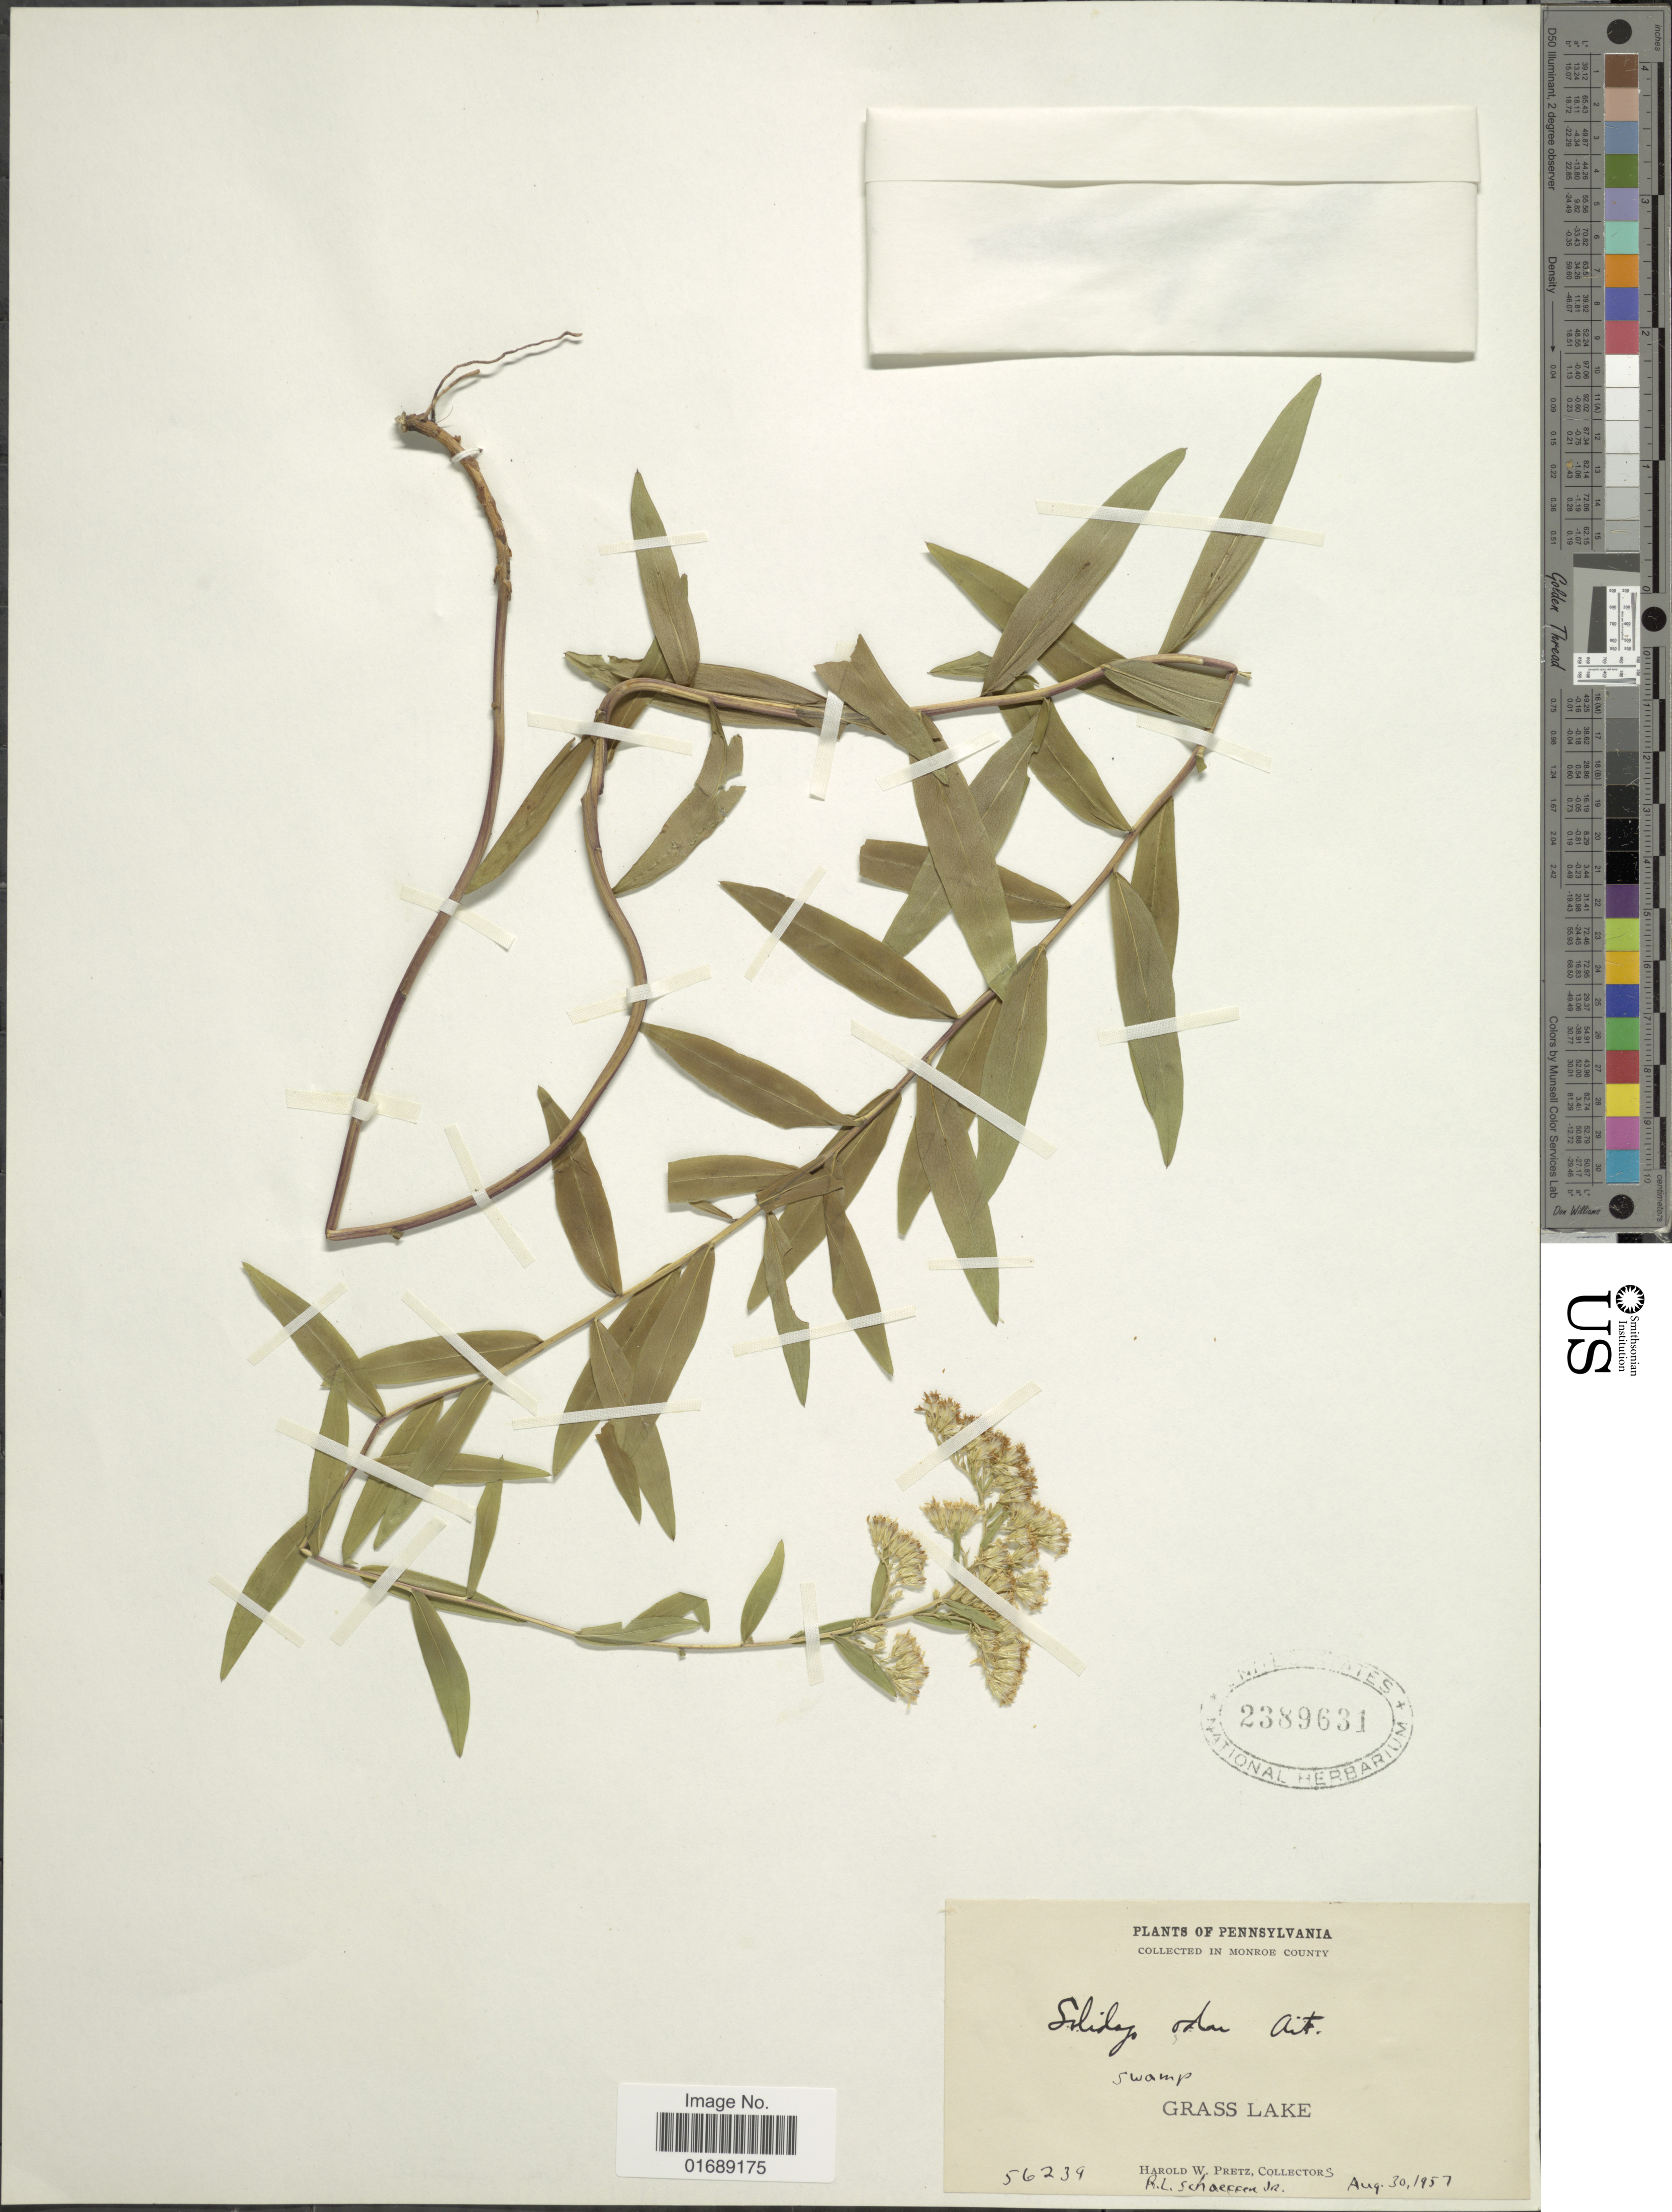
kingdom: Plantae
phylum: Tracheophyta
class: Magnoliopsida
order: Asterales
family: Asteraceae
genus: Solidago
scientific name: Solidago odora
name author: Aiton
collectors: H. W. Pretz & R. Schaeffen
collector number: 56239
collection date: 1957-08-30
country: United States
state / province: Pennsylvania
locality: Monroe County, Grass Lake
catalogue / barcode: US 2389631